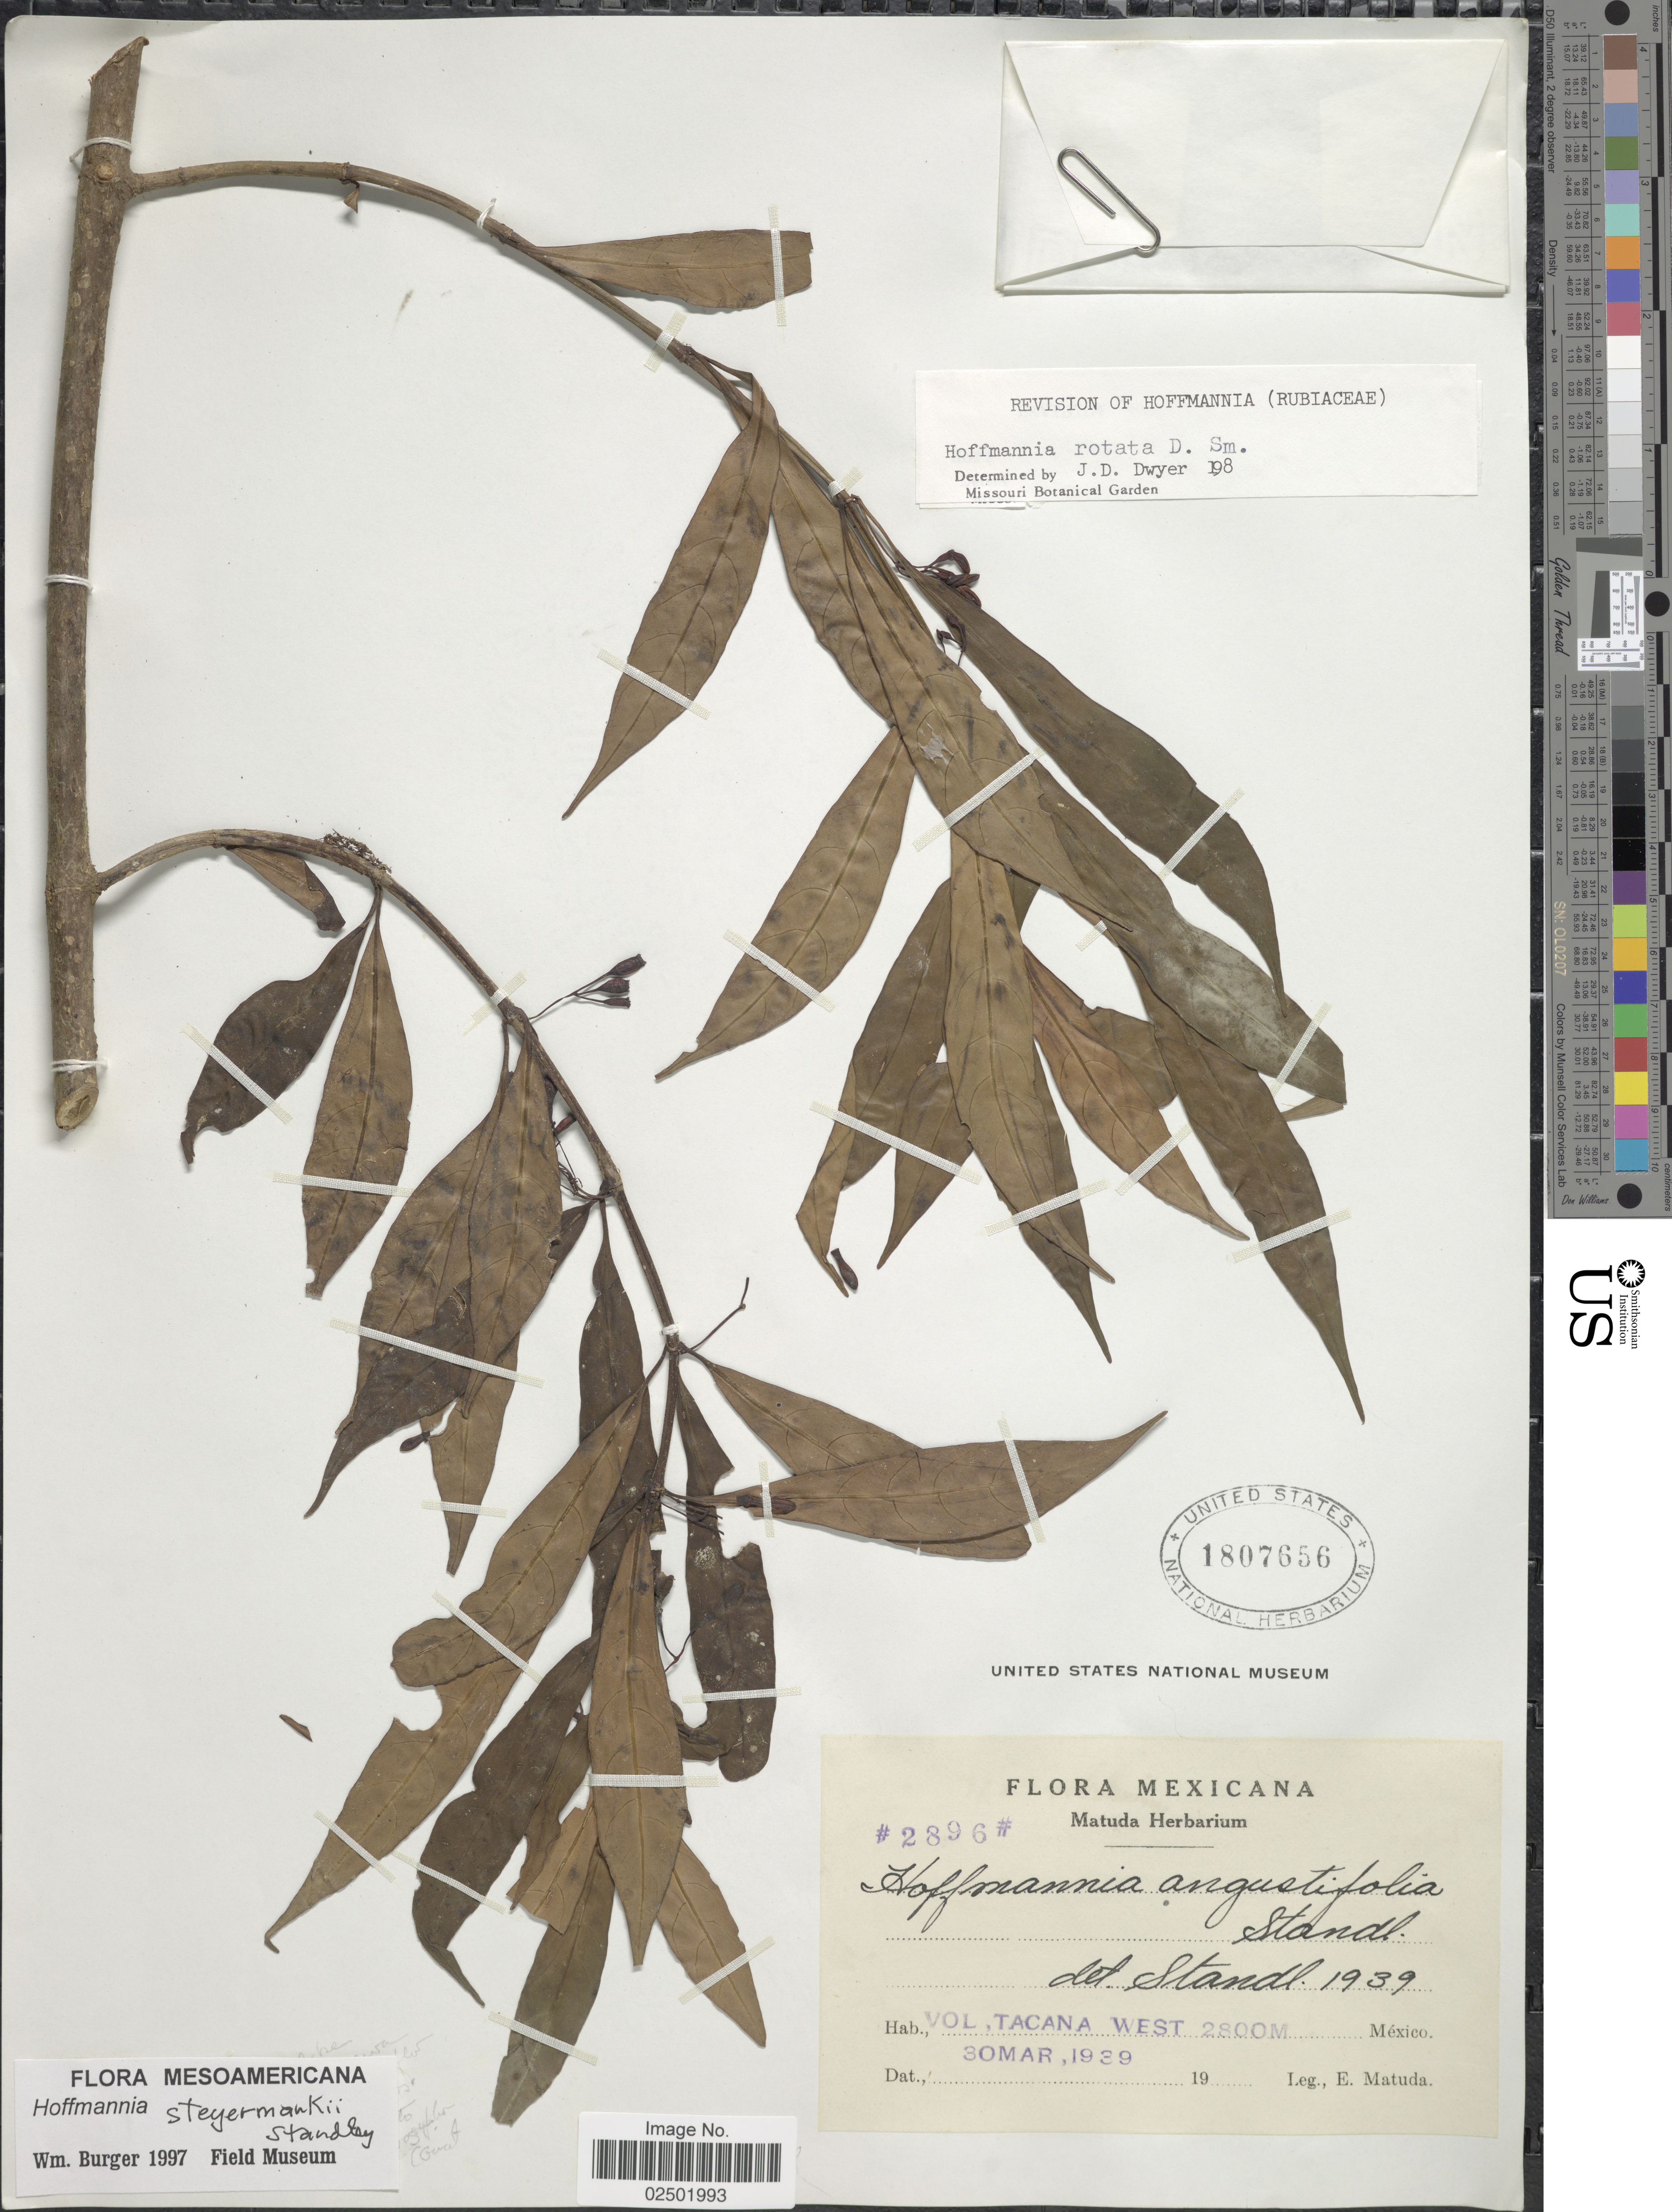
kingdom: Plantae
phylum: Tracheophyta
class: Magnoliopsida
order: Gentianales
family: Rubiaceae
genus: Hoffmannia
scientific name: Hoffmannia steyermarkii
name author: Standl.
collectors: E. Matuda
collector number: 2896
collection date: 1939-03-30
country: Mexico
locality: Vol. Tacana West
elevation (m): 2800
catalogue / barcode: US 1807656